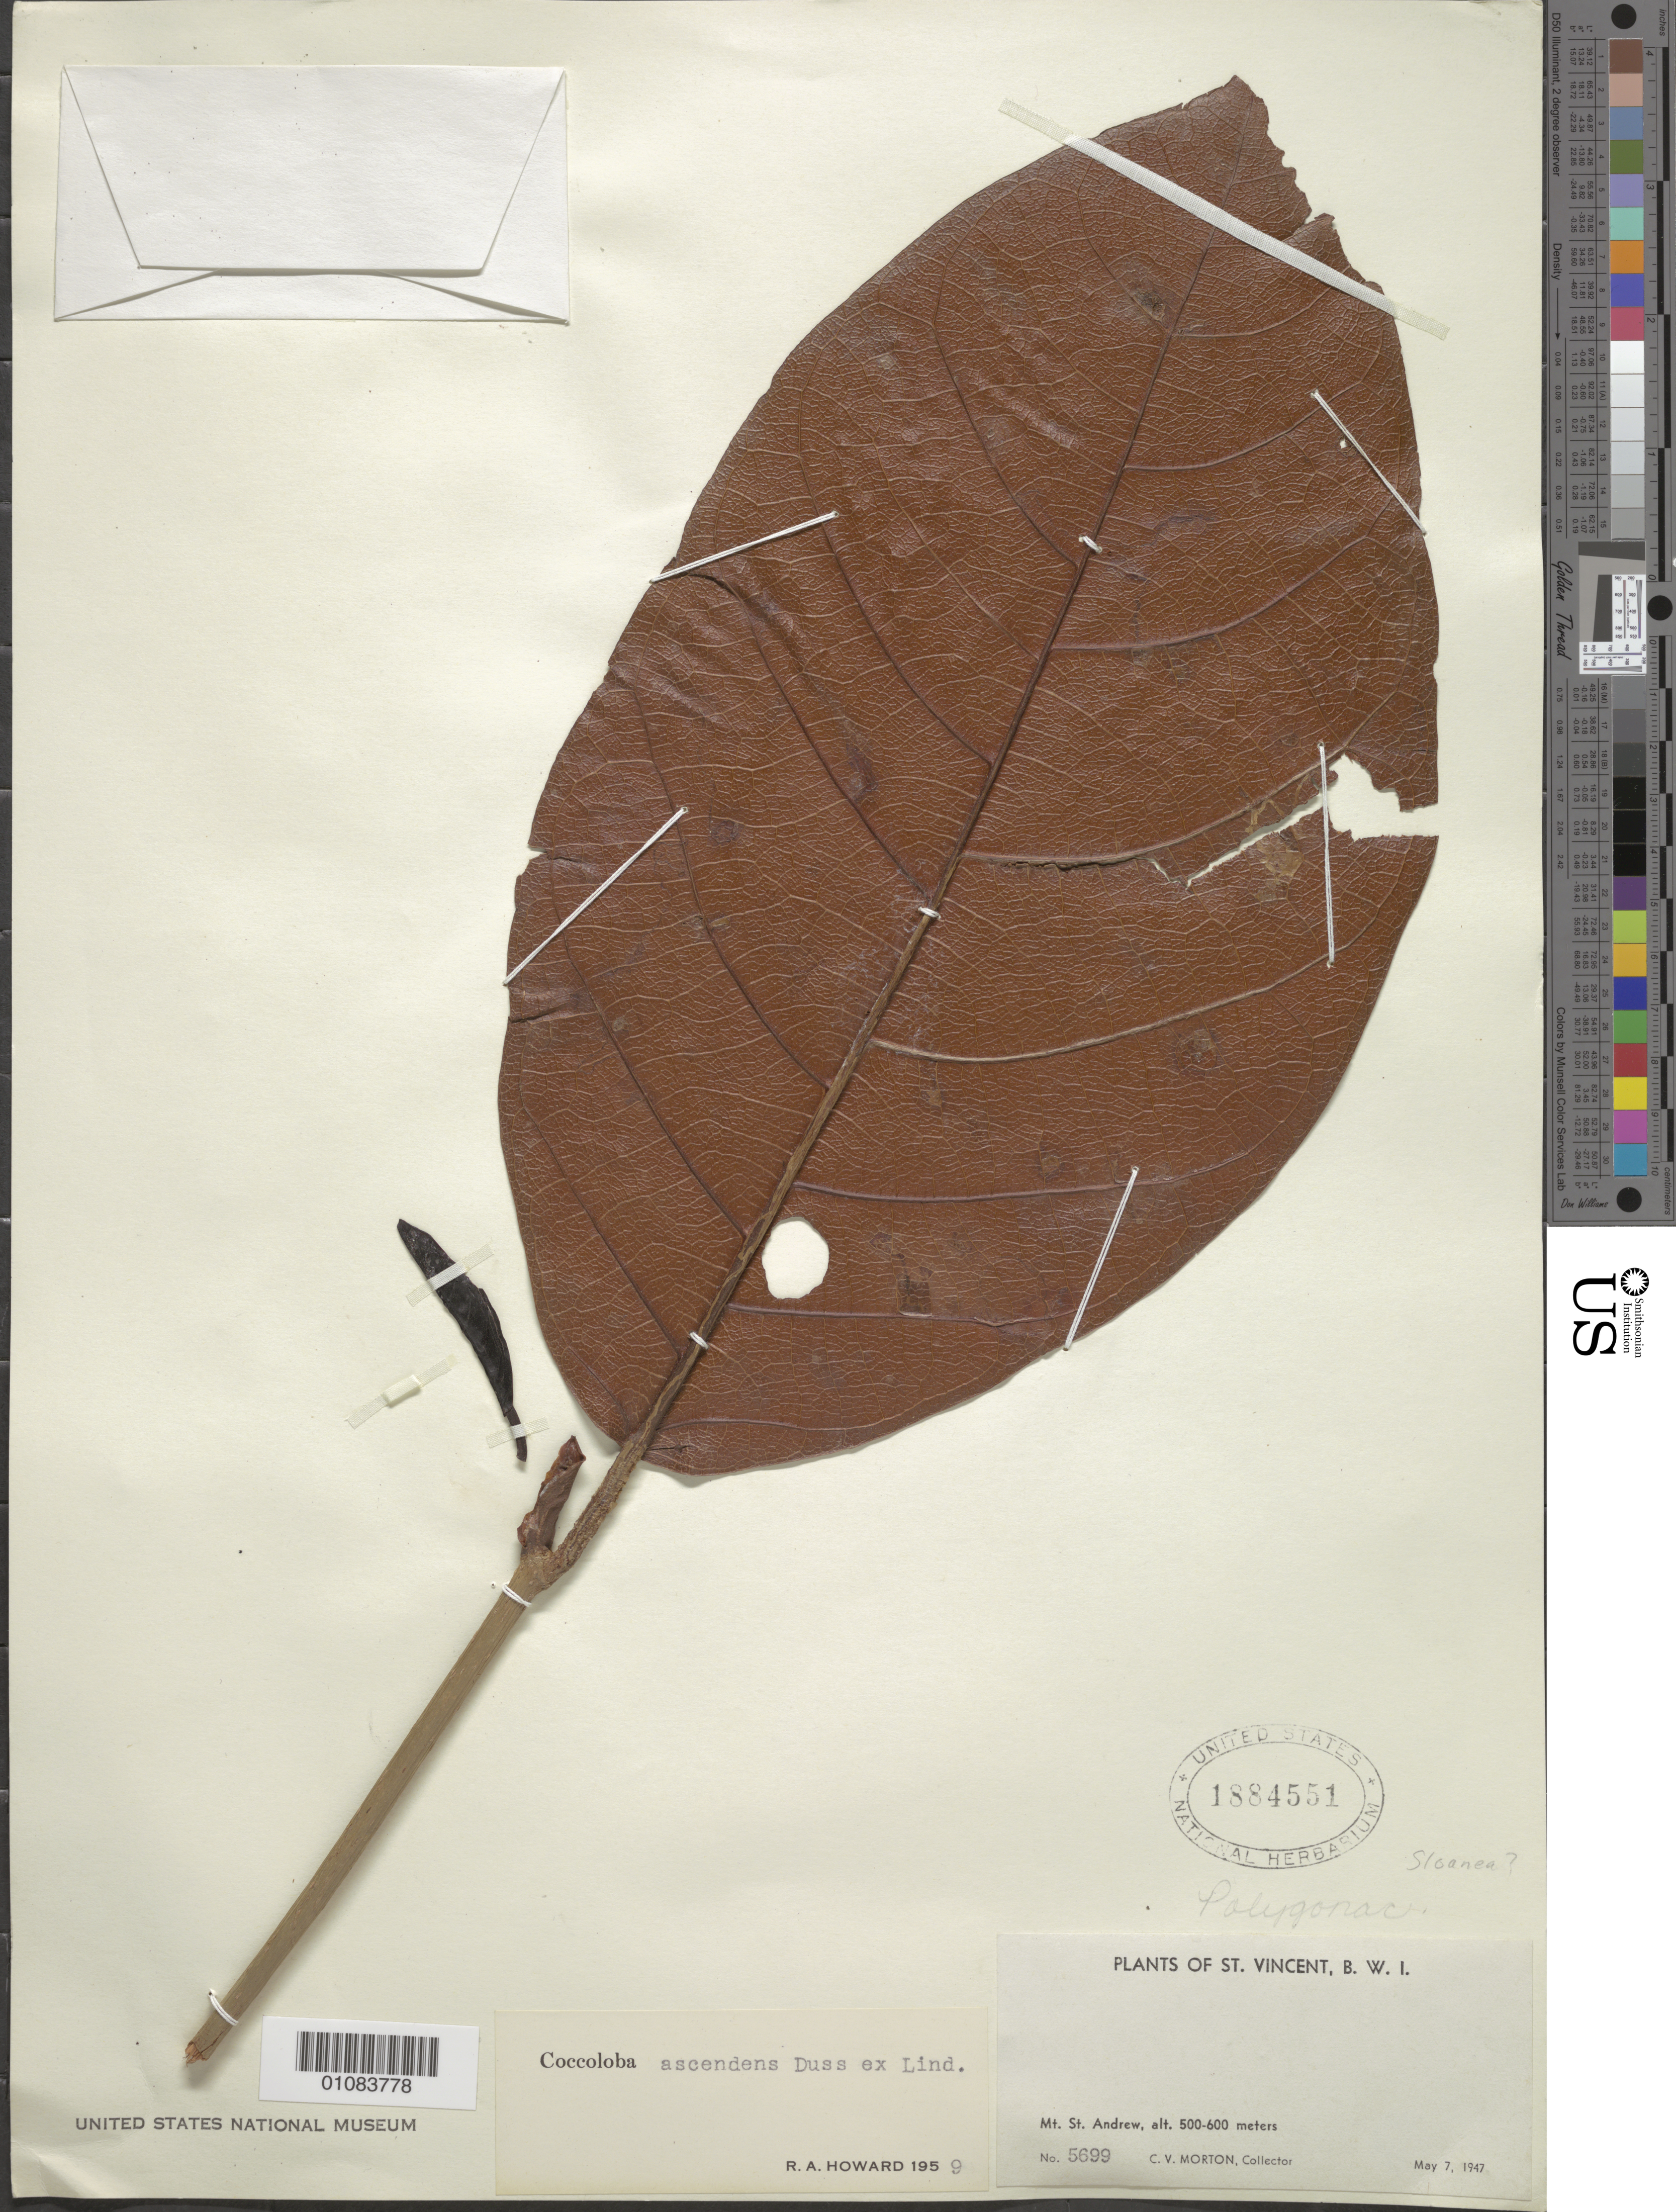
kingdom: Plantae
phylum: Tracheophyta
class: Magnoliopsida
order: Caryophyllales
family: Polygonaceae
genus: Coccoloba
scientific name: Coccoloba ascendens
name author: Duss ex Lindau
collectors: C. V. Morton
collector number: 5699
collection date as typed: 07 May 1947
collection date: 1947-05-07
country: St. Vincent - Grenadines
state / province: Saint George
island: St. Vincent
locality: Mt. St. Andrew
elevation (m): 500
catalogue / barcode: US 1884551